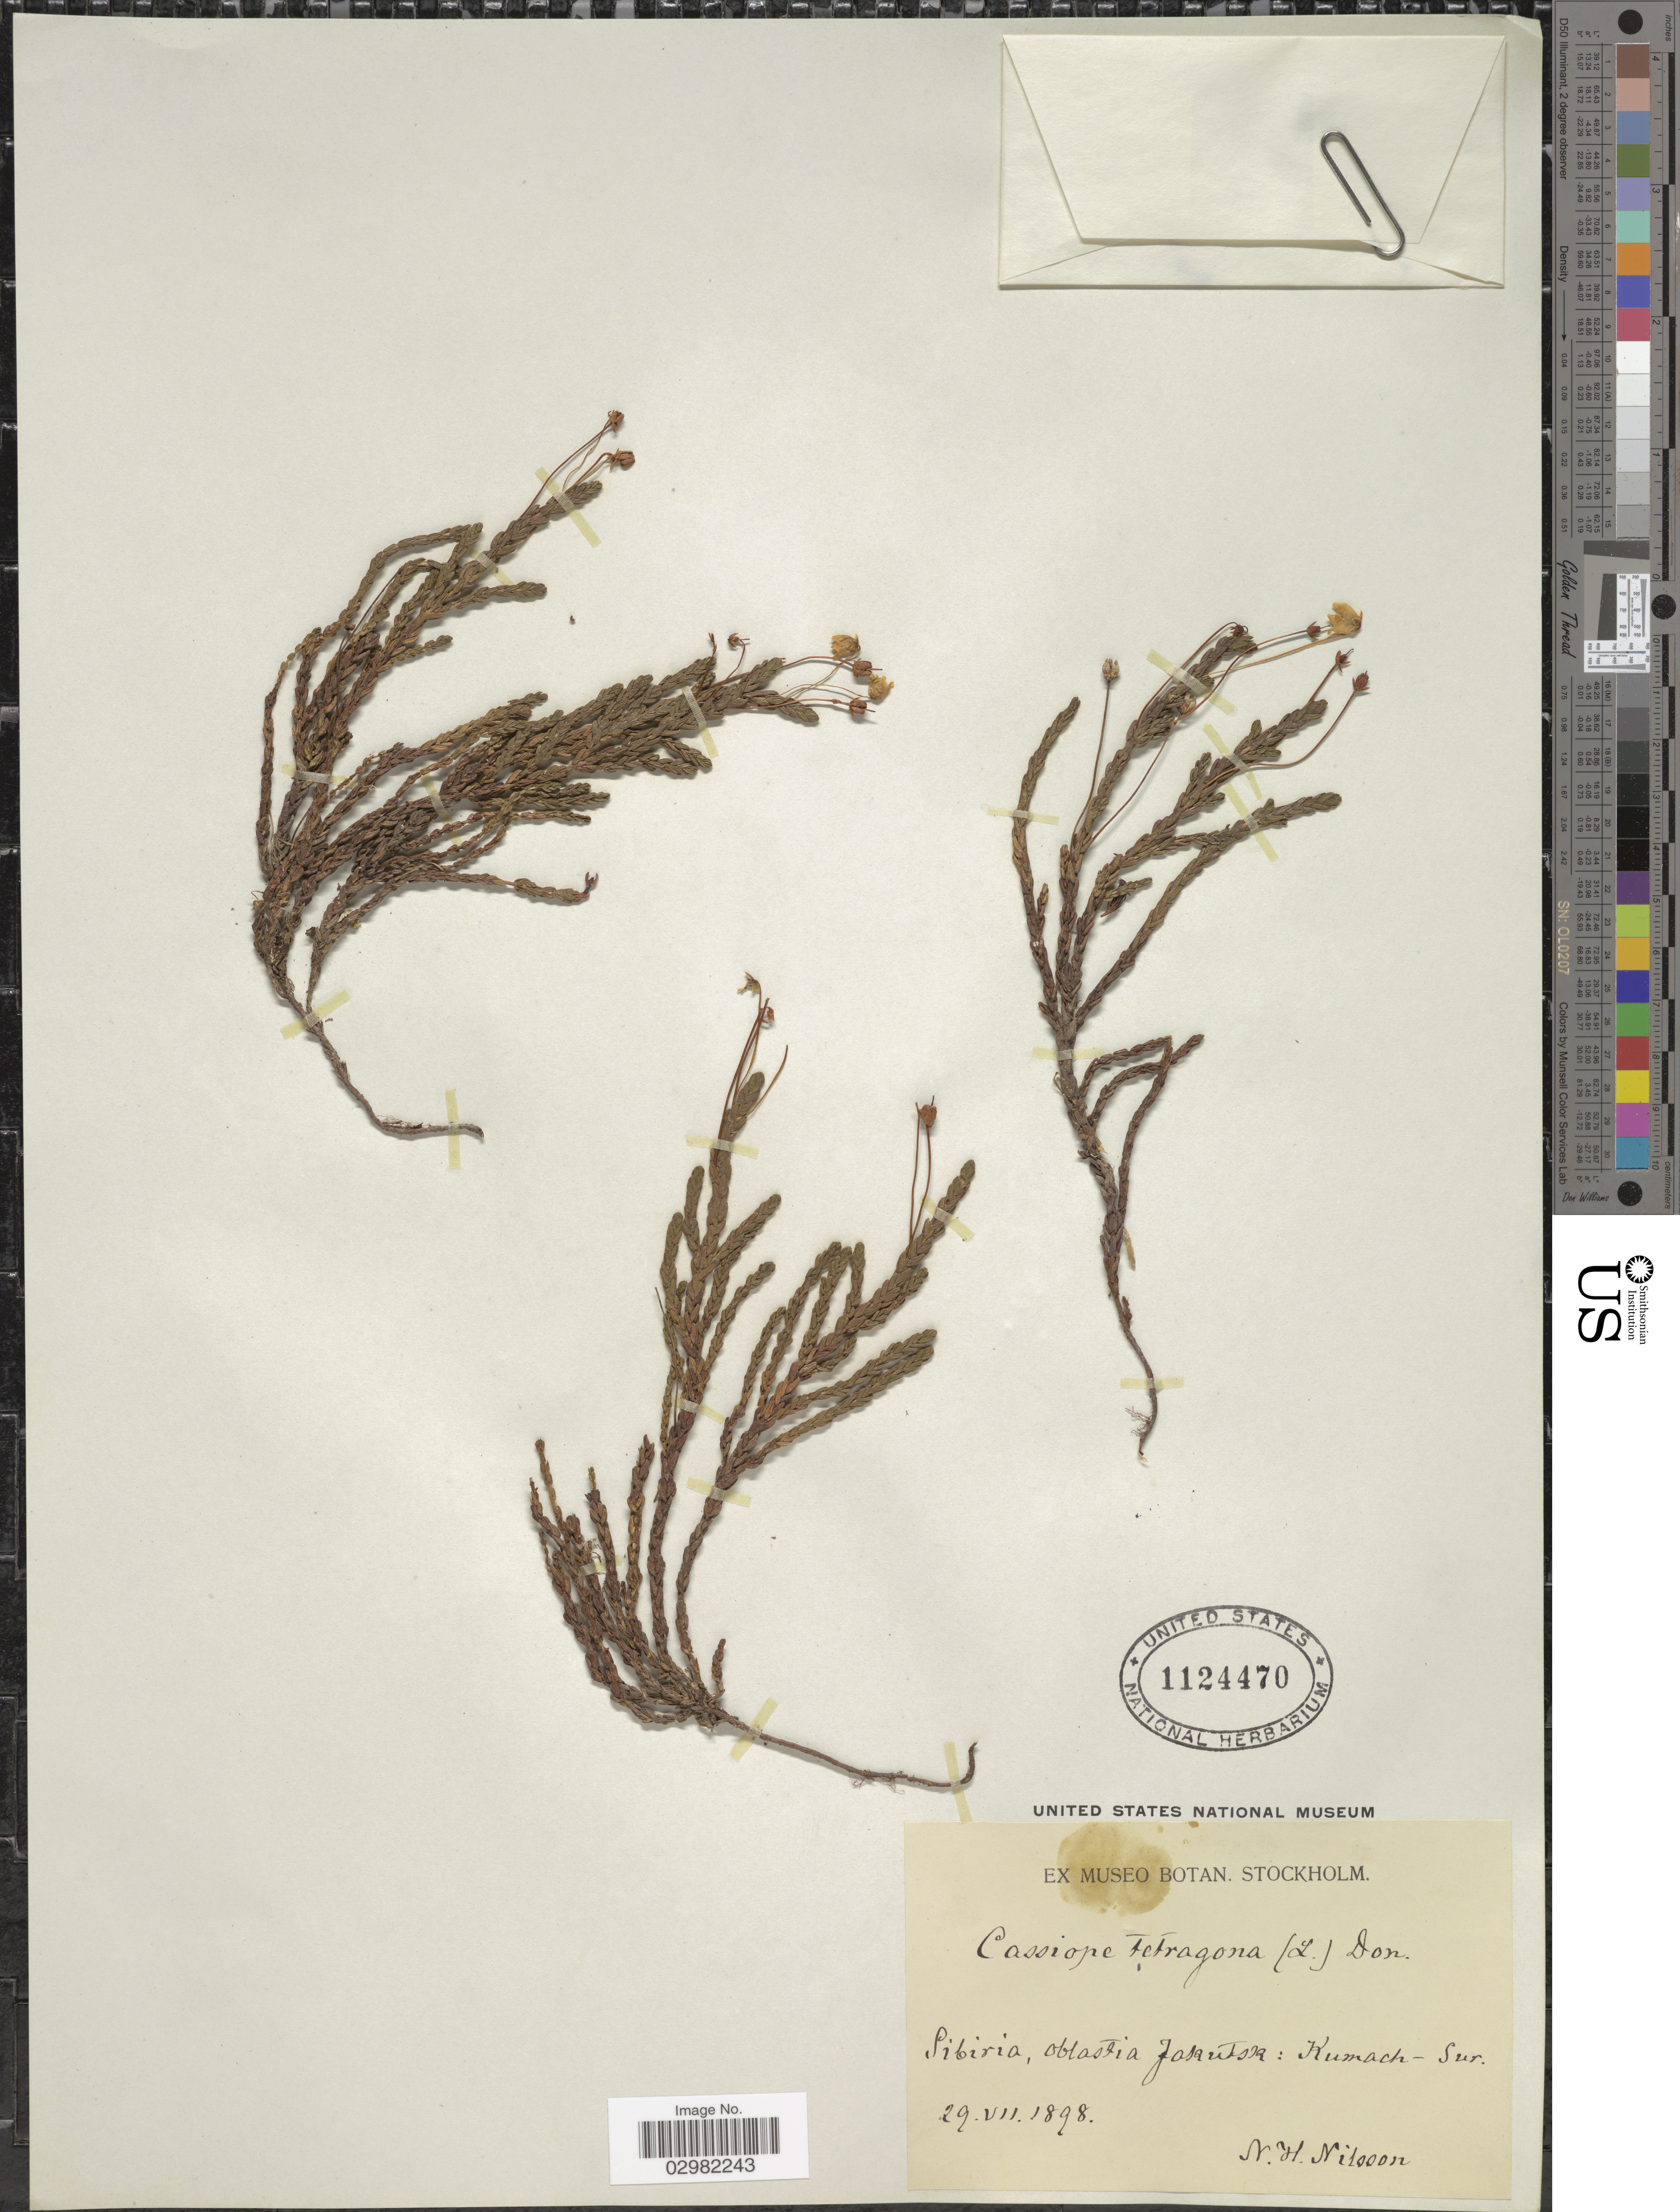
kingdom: Plantae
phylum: Tracheophyta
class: Magnoliopsida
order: Ericales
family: Ericaceae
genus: Cassiope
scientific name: Cassiope tetragona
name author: (L.) D. Don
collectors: N. H. Nilsson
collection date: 1898-07-29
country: Russian Federation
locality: Sibiria, oblastia Jakutsk: Kumach-Sur.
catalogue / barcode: US 1124470